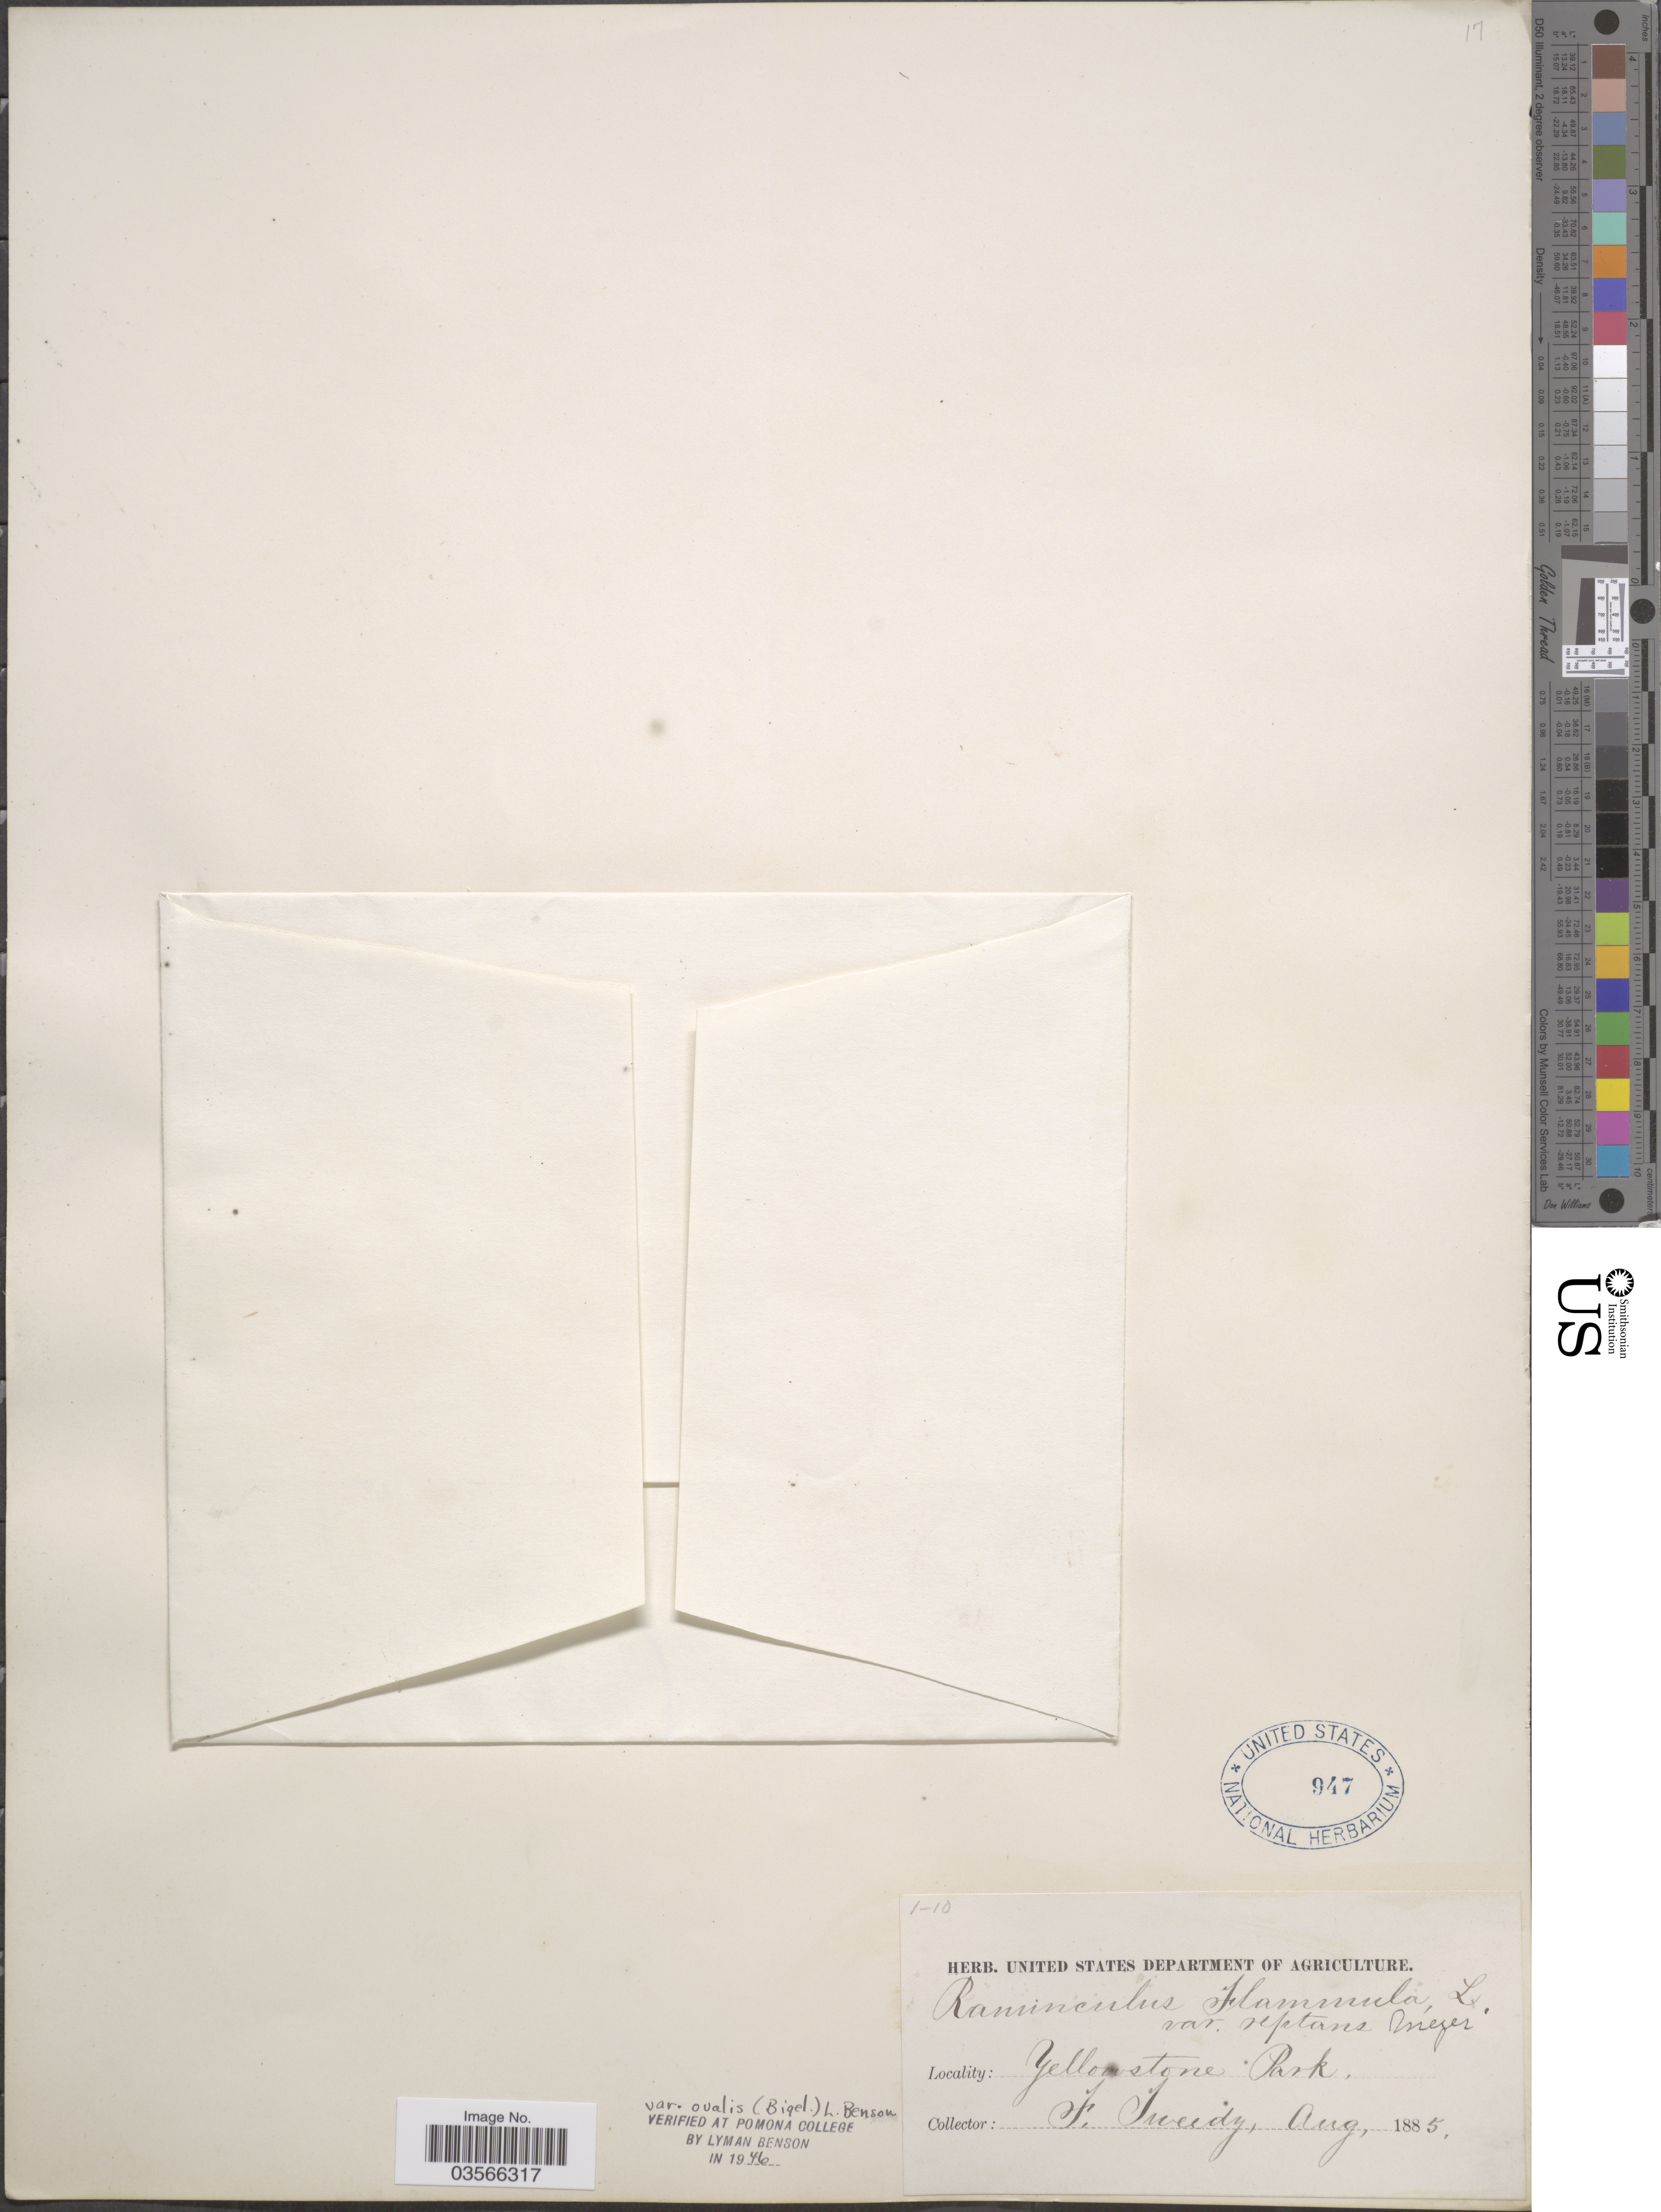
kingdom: Plantae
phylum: Tracheophyta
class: Magnoliopsida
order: Ranunculales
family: Ranunculaceae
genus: Ranunculus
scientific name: Ranunculus flammula var. ovalis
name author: (J.M. Bigelow) L.D. Benson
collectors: F. Tweedy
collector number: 1-10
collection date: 1885-08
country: United States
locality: Yellowstone Park.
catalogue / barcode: US 947